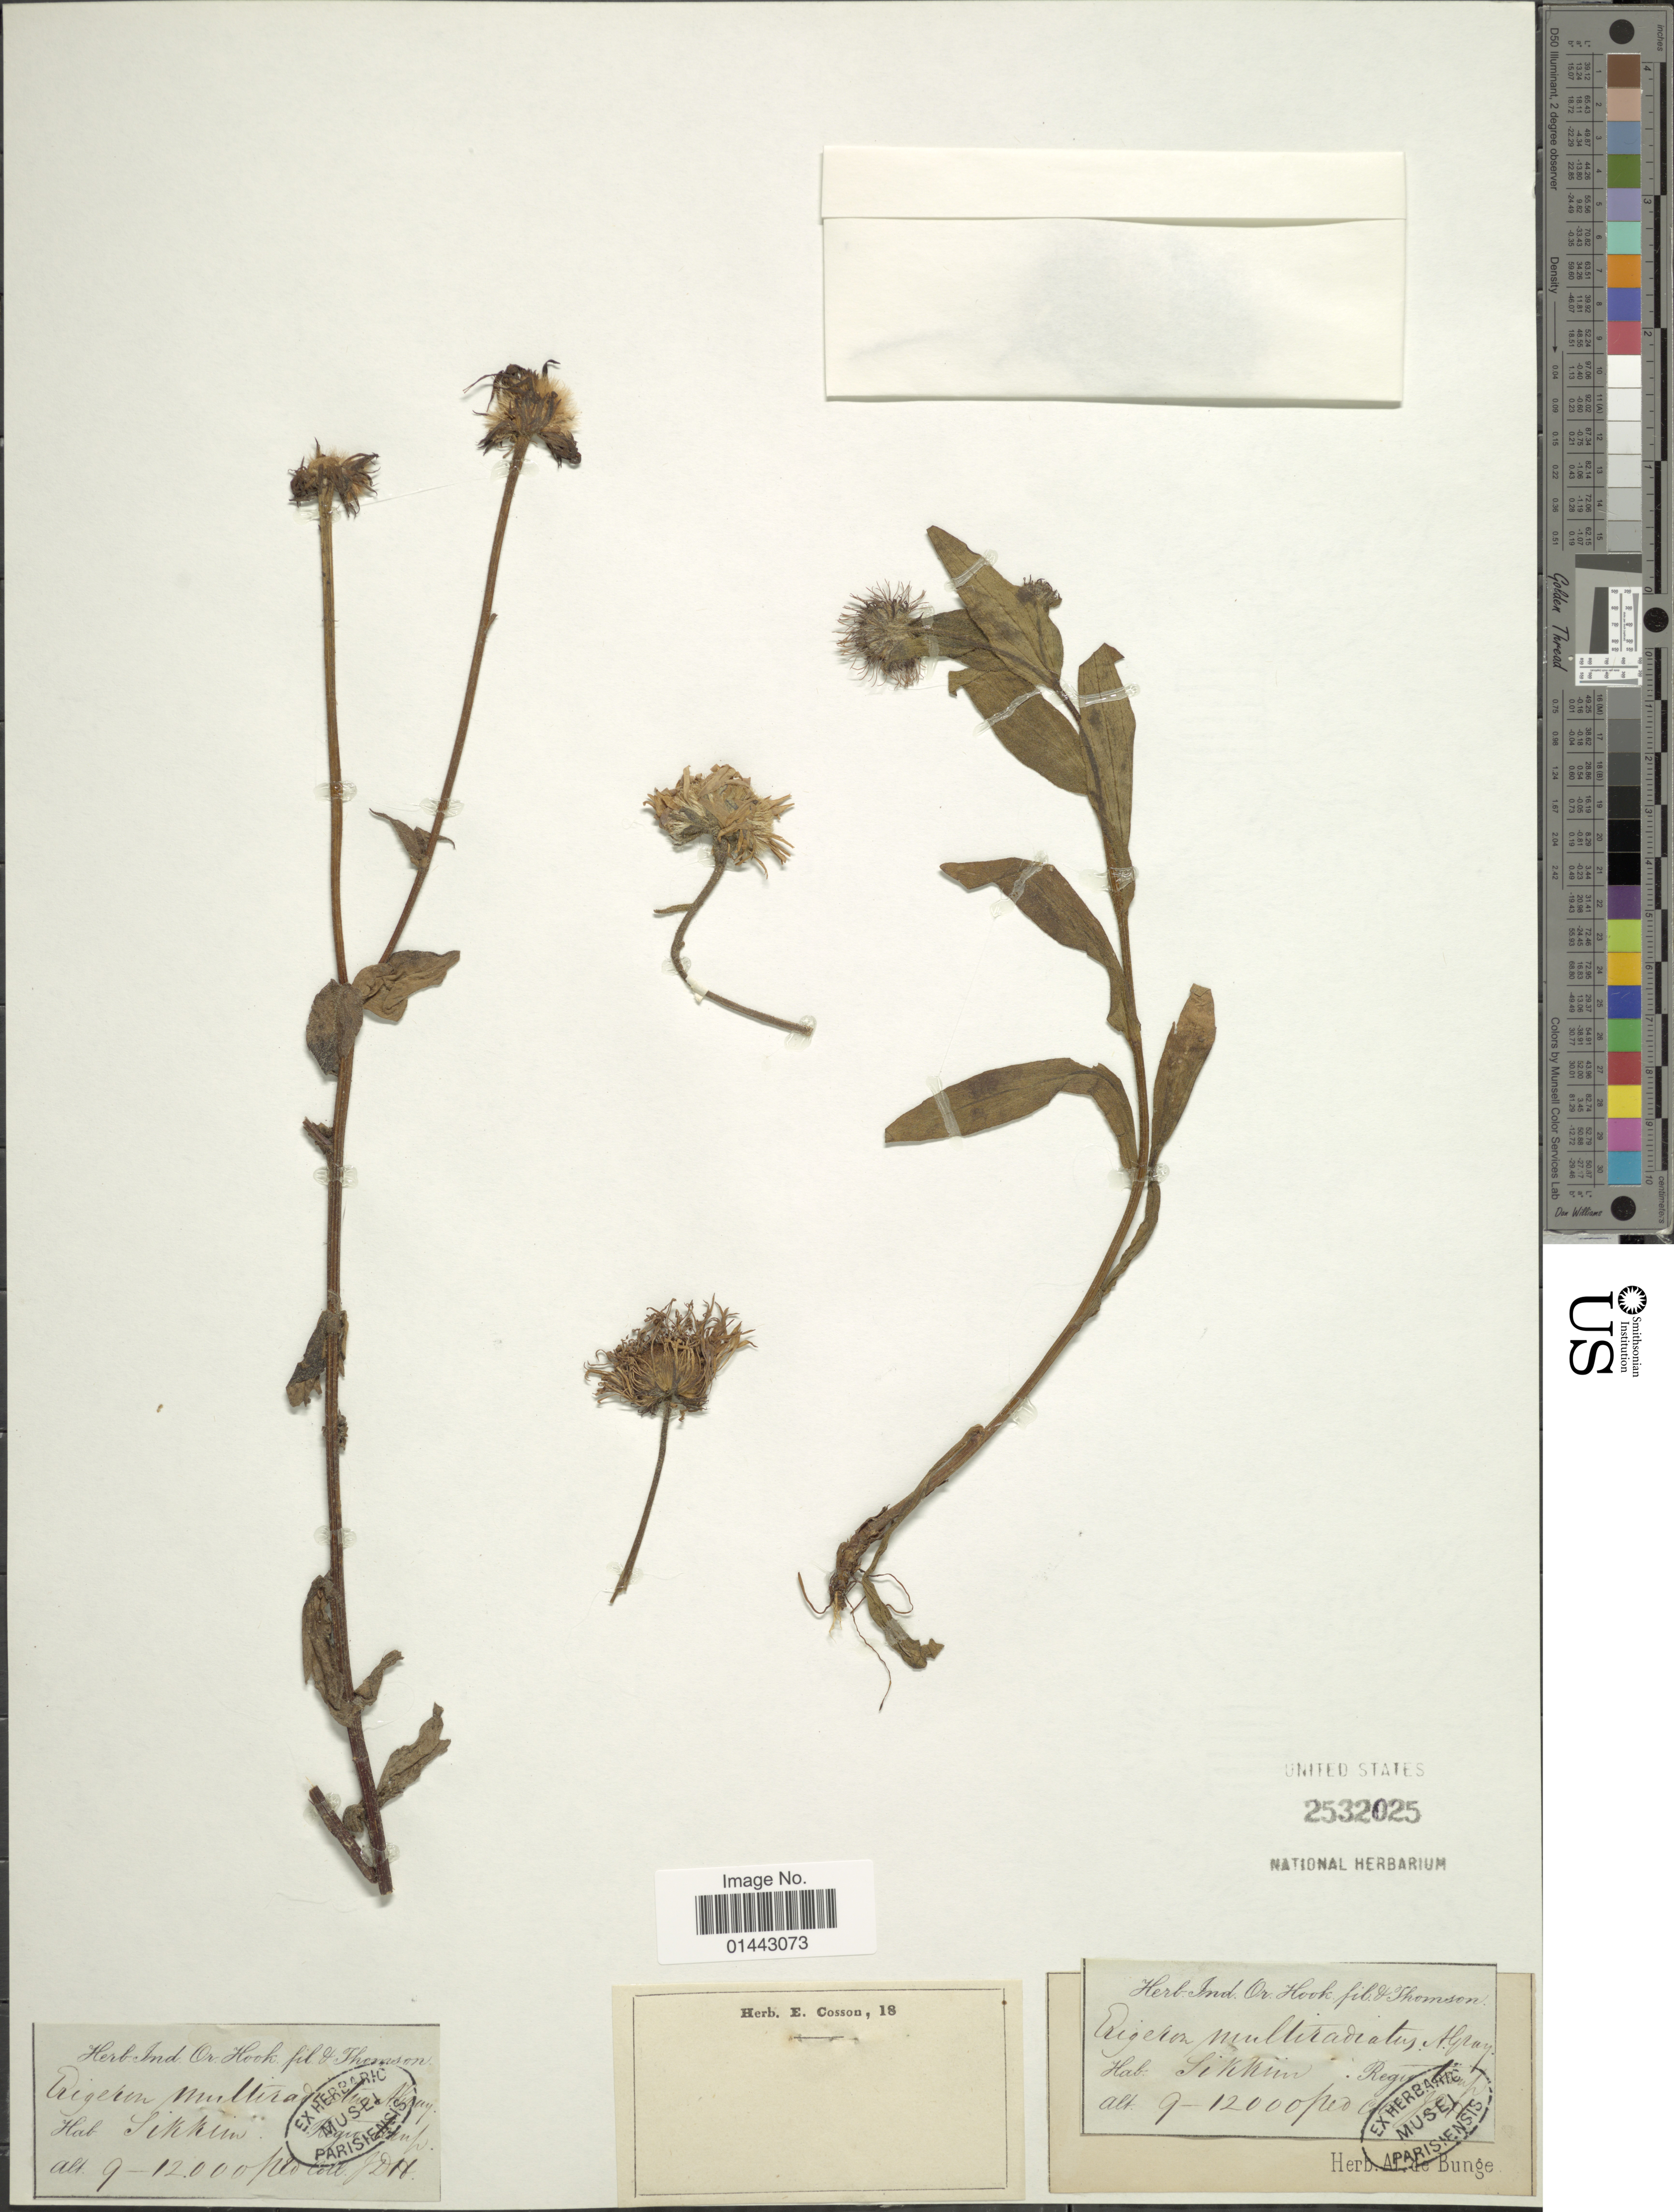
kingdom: Plantae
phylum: Tracheophyta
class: Magnoliopsida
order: Asterales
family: Asteraceae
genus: Erigeron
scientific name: Erigeron multiradiatus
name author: (Lindl. ex DC.) Benth. ex C.B. Clarke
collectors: J. D. Hooker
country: India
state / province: Sikkim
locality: Regio temp.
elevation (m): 2743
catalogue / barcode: US 2532025